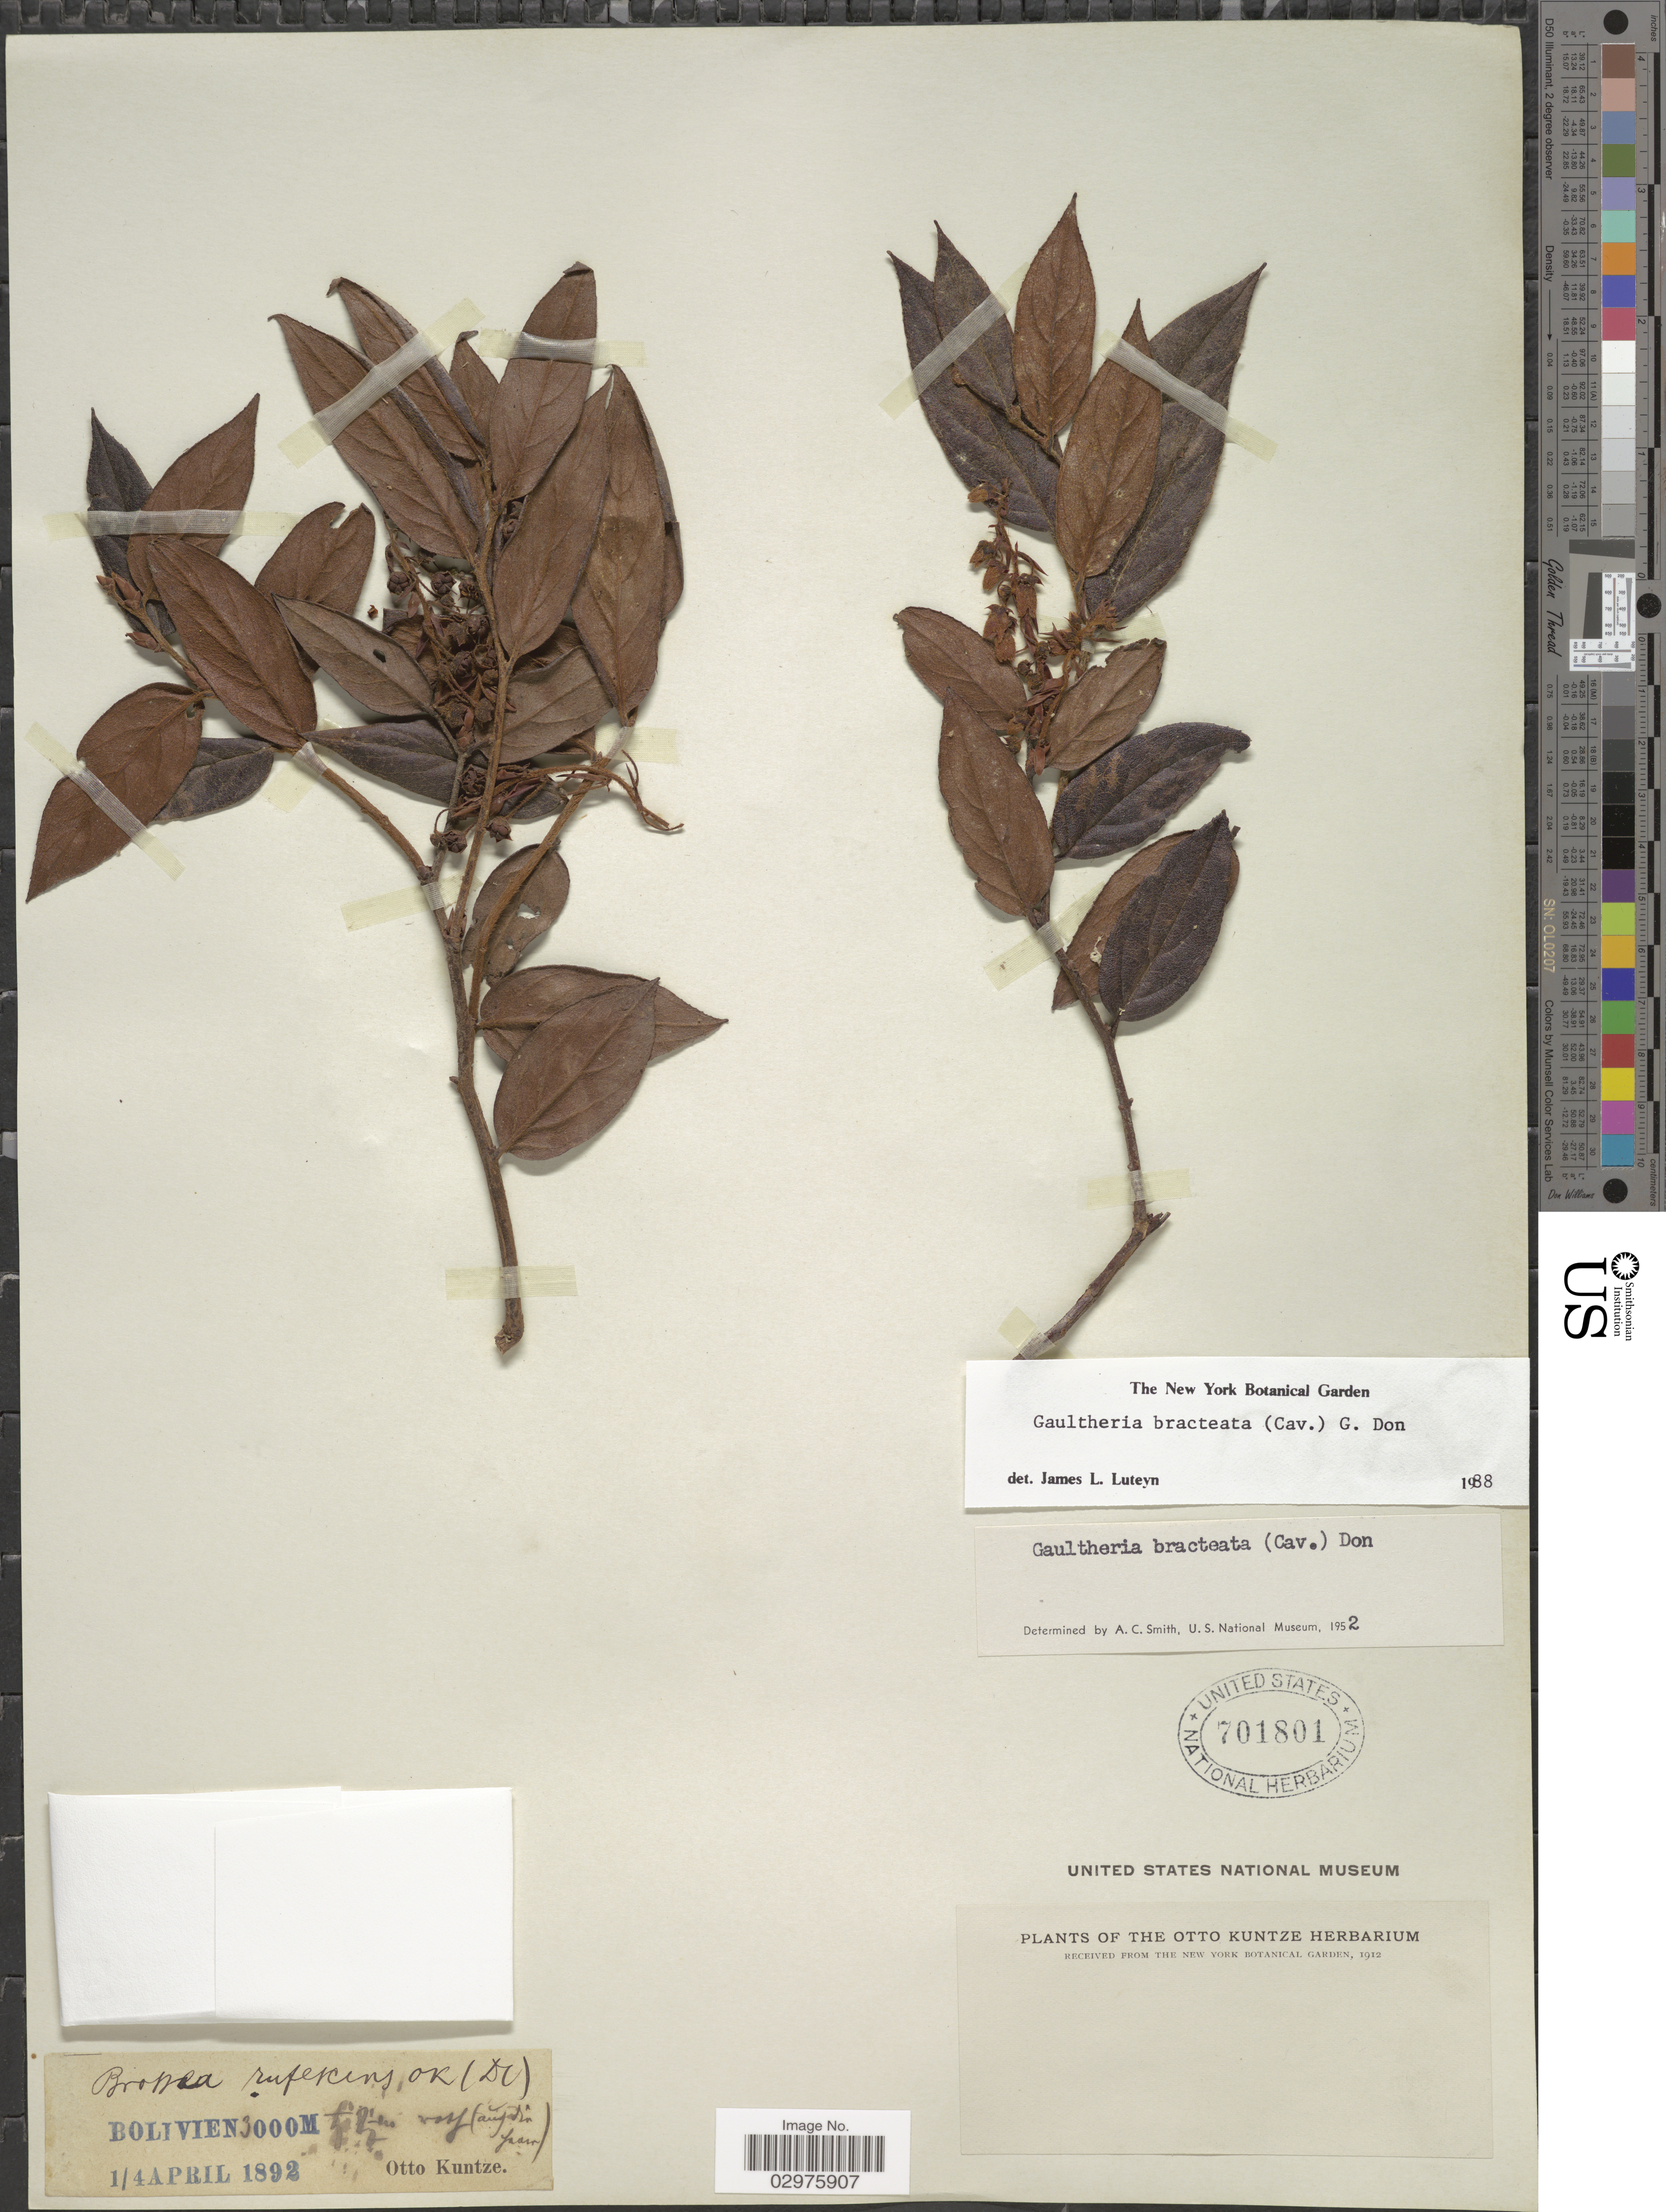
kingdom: Plantae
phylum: Tracheophyta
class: Magnoliopsida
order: Ericales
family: Ericaceae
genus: Gaultheria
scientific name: Gaultheria bracteata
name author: (Cav.) G. Don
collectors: C.E.O. Kuntze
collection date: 1892-04-01/1892-04-04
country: Bolivia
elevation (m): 3000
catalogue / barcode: US 701801